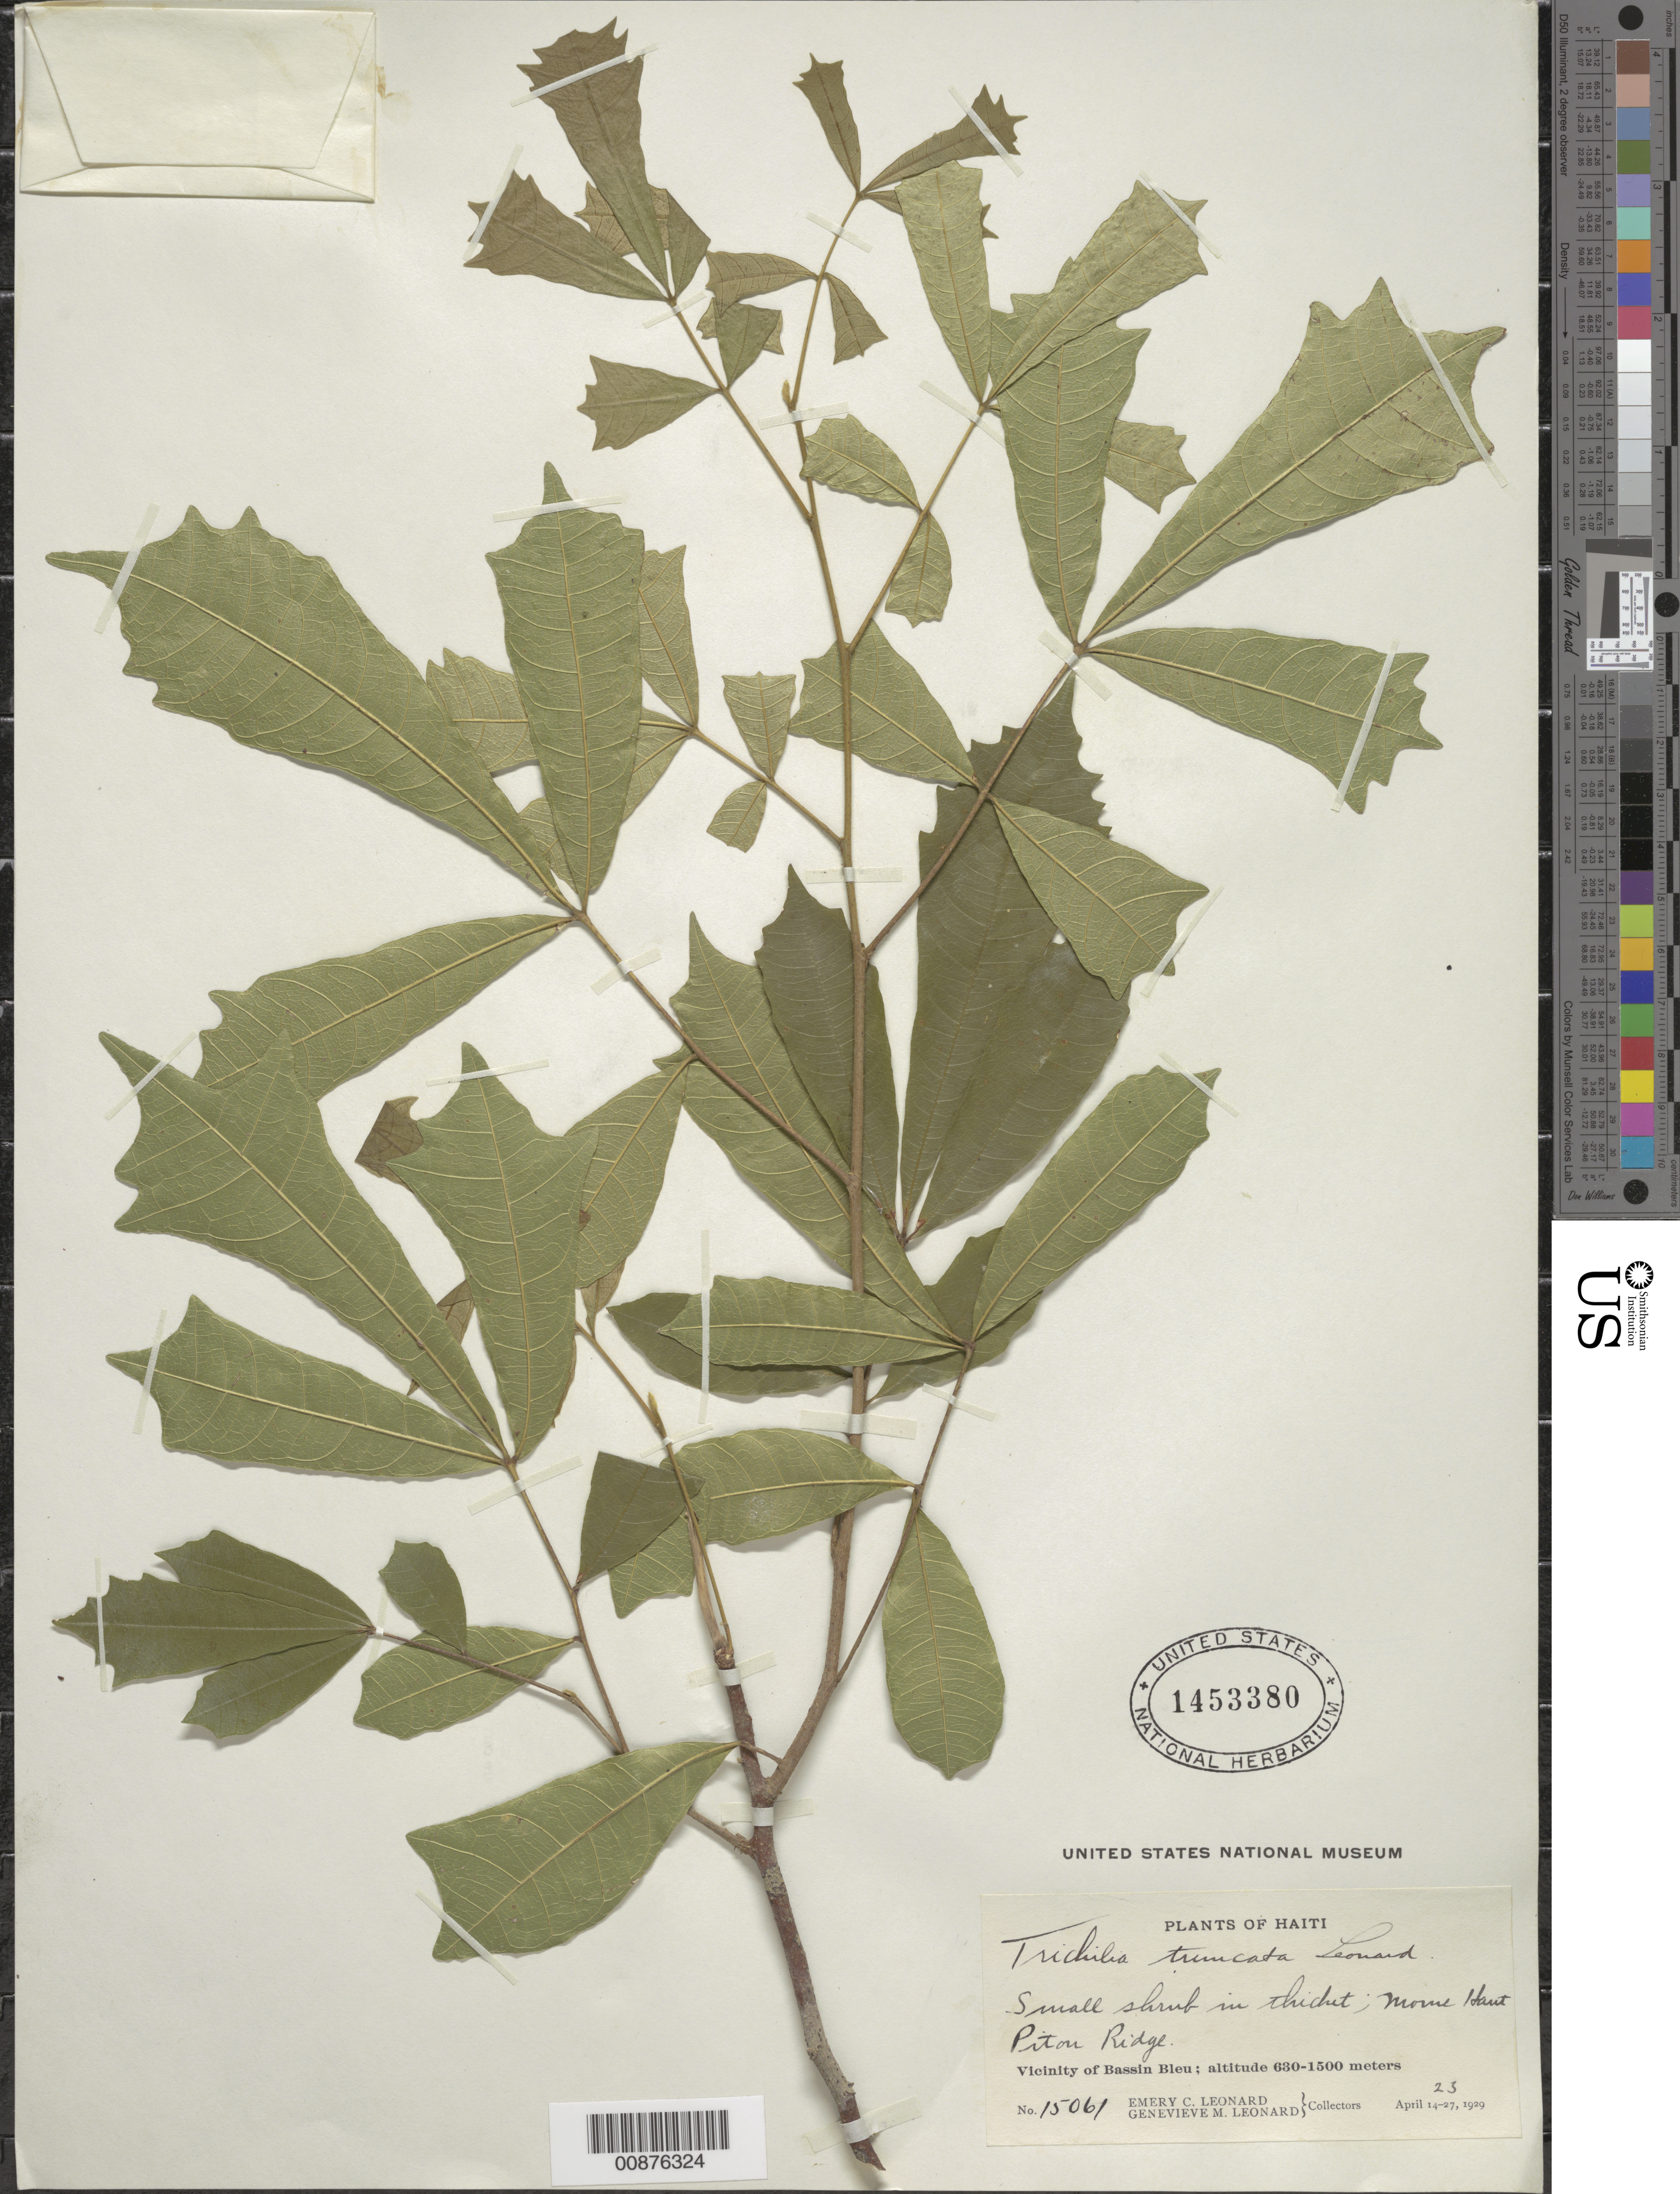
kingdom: Plantae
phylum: Tracheophyta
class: Magnoliopsida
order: Sapindales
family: Meliaceae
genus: Trichilia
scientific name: Trichilia pallida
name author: Sw.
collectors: E. C. Leonard & G. M. Leonard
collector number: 15061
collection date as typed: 23 Apr 1929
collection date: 1929-04-23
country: Haiti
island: Hispaniola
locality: Vicinity of Bassin Bleu, Morne Haut Piton Ridge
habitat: In thicket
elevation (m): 630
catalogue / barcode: US 1453380